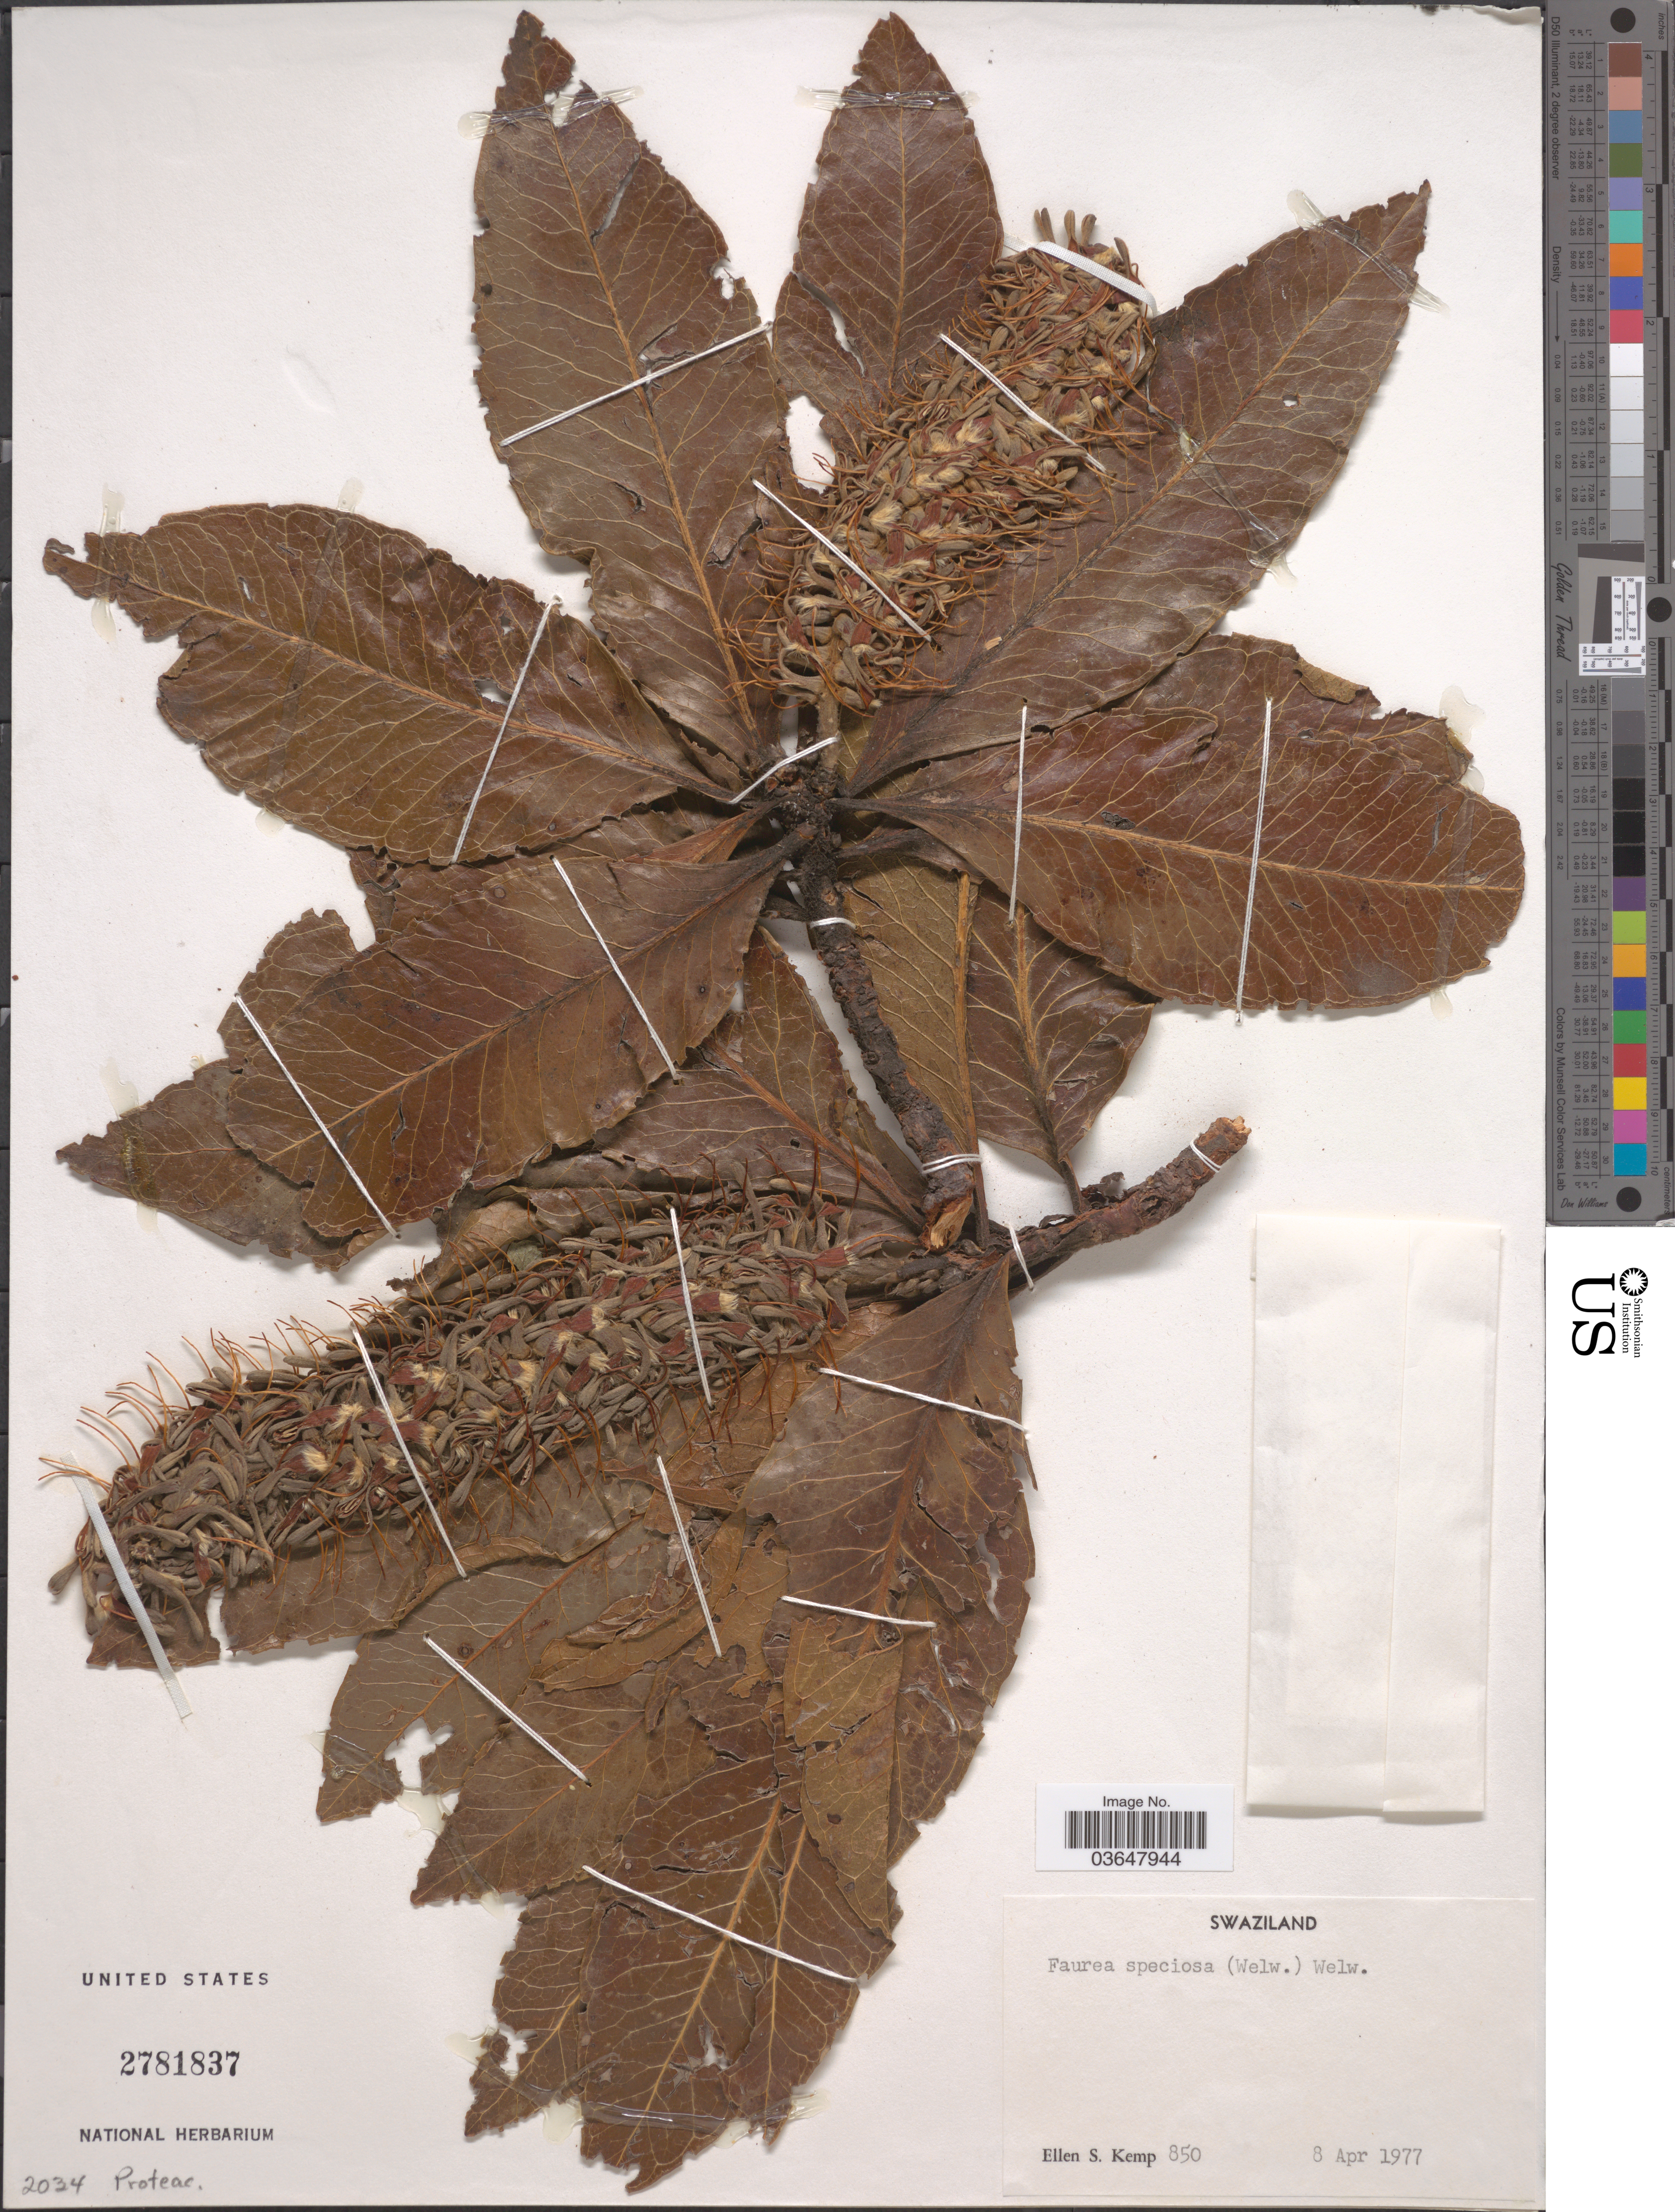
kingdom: Plantae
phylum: Tracheophyta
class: Magnoliopsida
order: Proteales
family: Proteaceae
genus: Faurea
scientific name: Faurea speciosa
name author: Welw.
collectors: E. S. Kemp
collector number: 850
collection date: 1977-04-08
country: Eswatini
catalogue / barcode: US 2781837